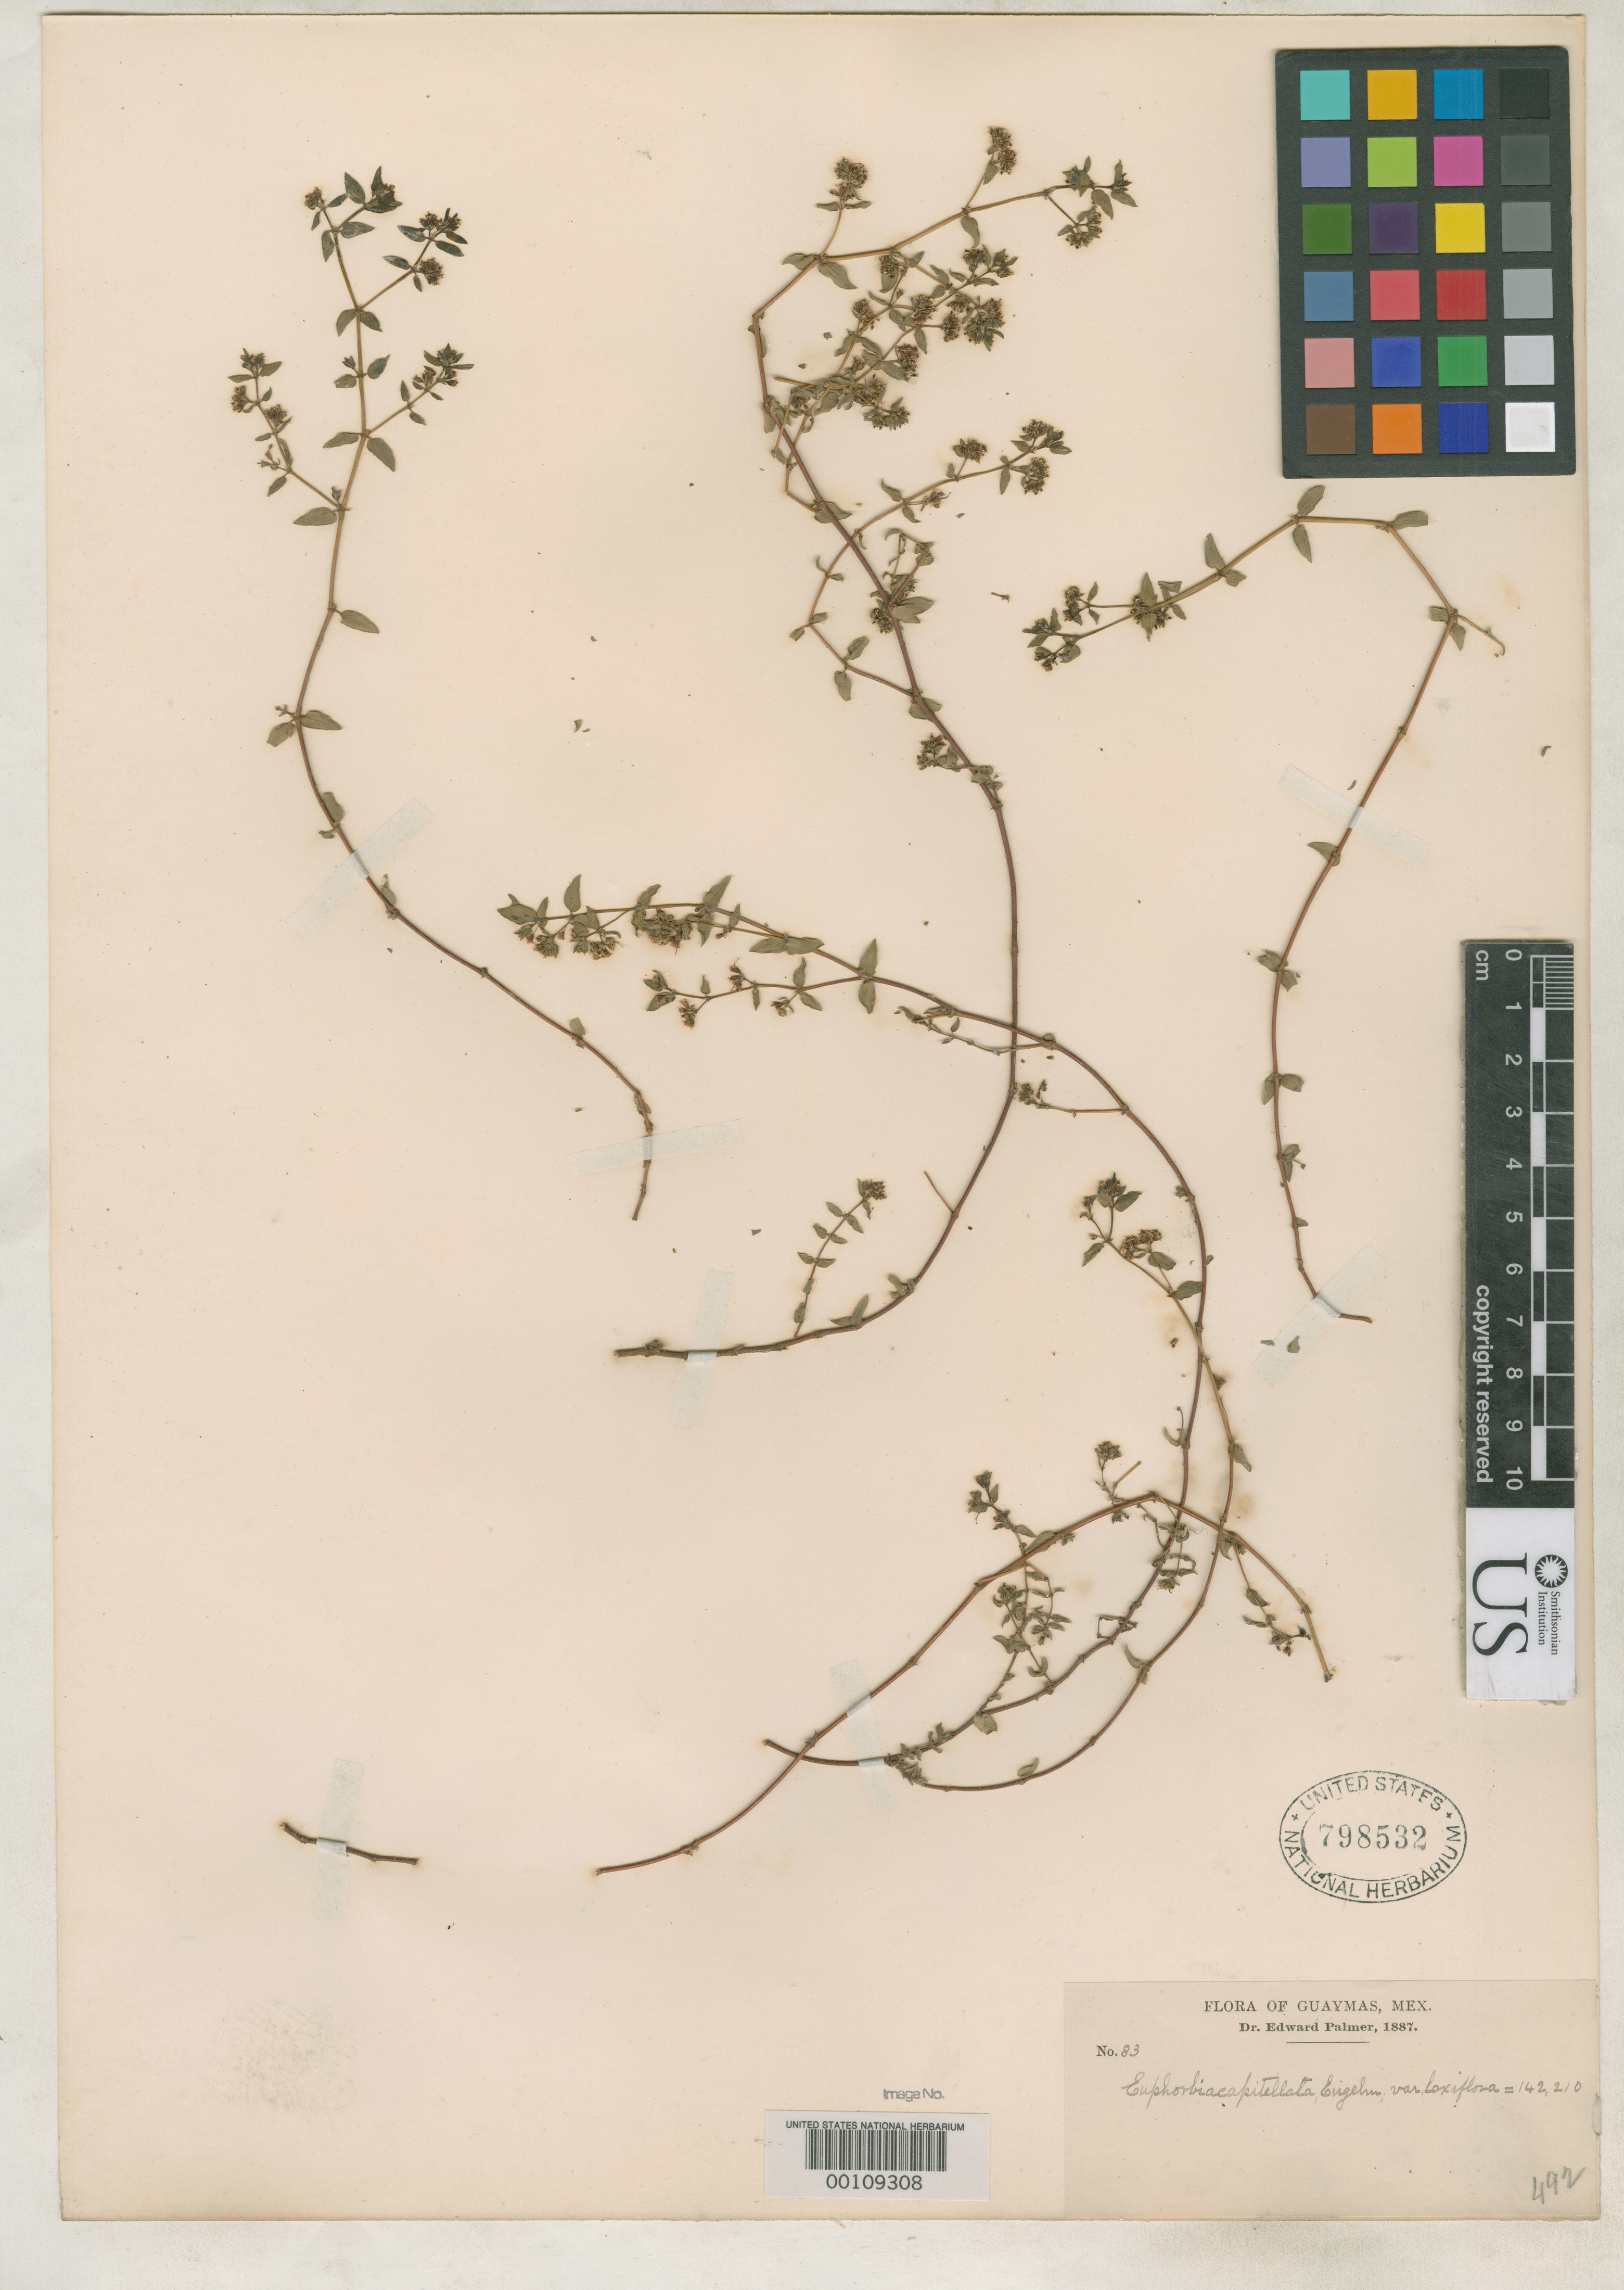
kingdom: Plantae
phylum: Tracheophyta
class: Magnoliopsida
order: Malpighiales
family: Euphorbiaceae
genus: Euphorbia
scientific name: Euphorbia capitellata var. laxiflora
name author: S. Watson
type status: Syntype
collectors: E. Palmer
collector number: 83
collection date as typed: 1887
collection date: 1887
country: Mexico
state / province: Sonora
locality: Guaymas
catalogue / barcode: US 798532